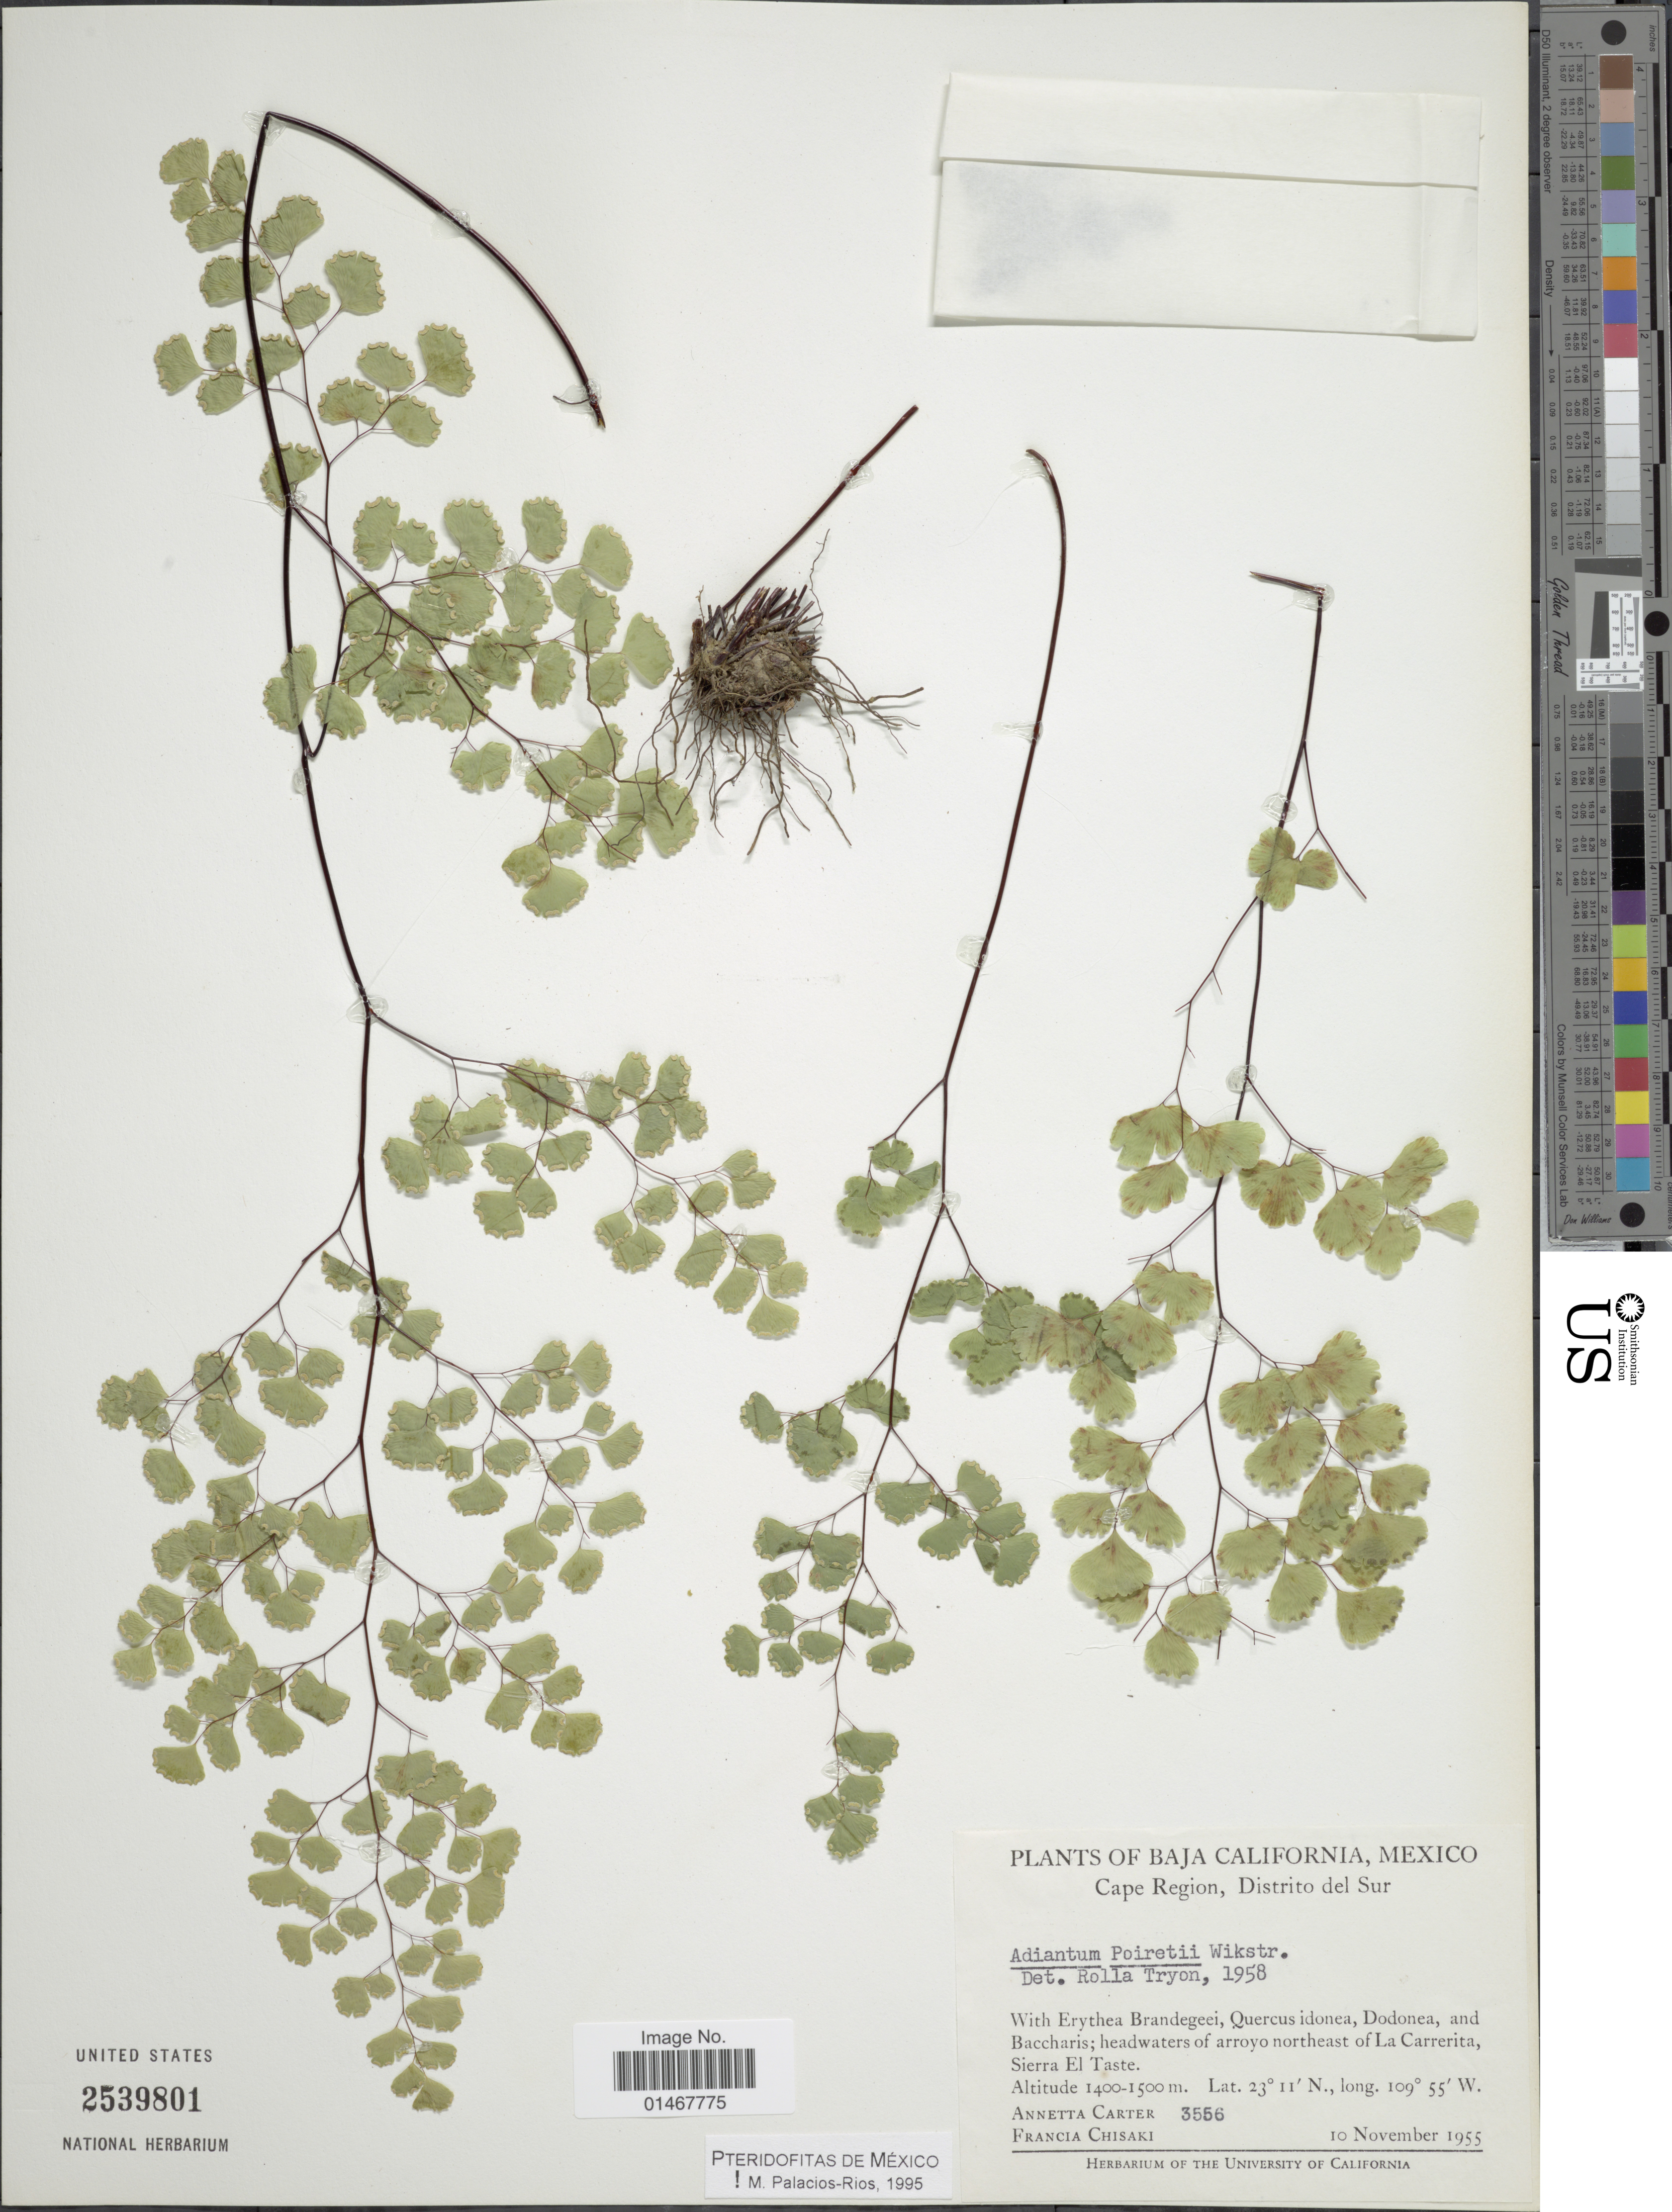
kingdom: Plantae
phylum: Tracheophyta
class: Polypodiopsida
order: Polypodiales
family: Pteridaceae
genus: Adiantum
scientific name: Adiantum poiretii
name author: Wikstr.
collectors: A. Carter & F. Chisaki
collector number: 3556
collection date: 1955-11-10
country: Mexico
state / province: Baja California Sur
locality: Cape Region, Distrito del Sur, headwaters of arroyo northeast of La Carrerita,Sierra El Taste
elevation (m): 1400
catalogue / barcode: US 2539801